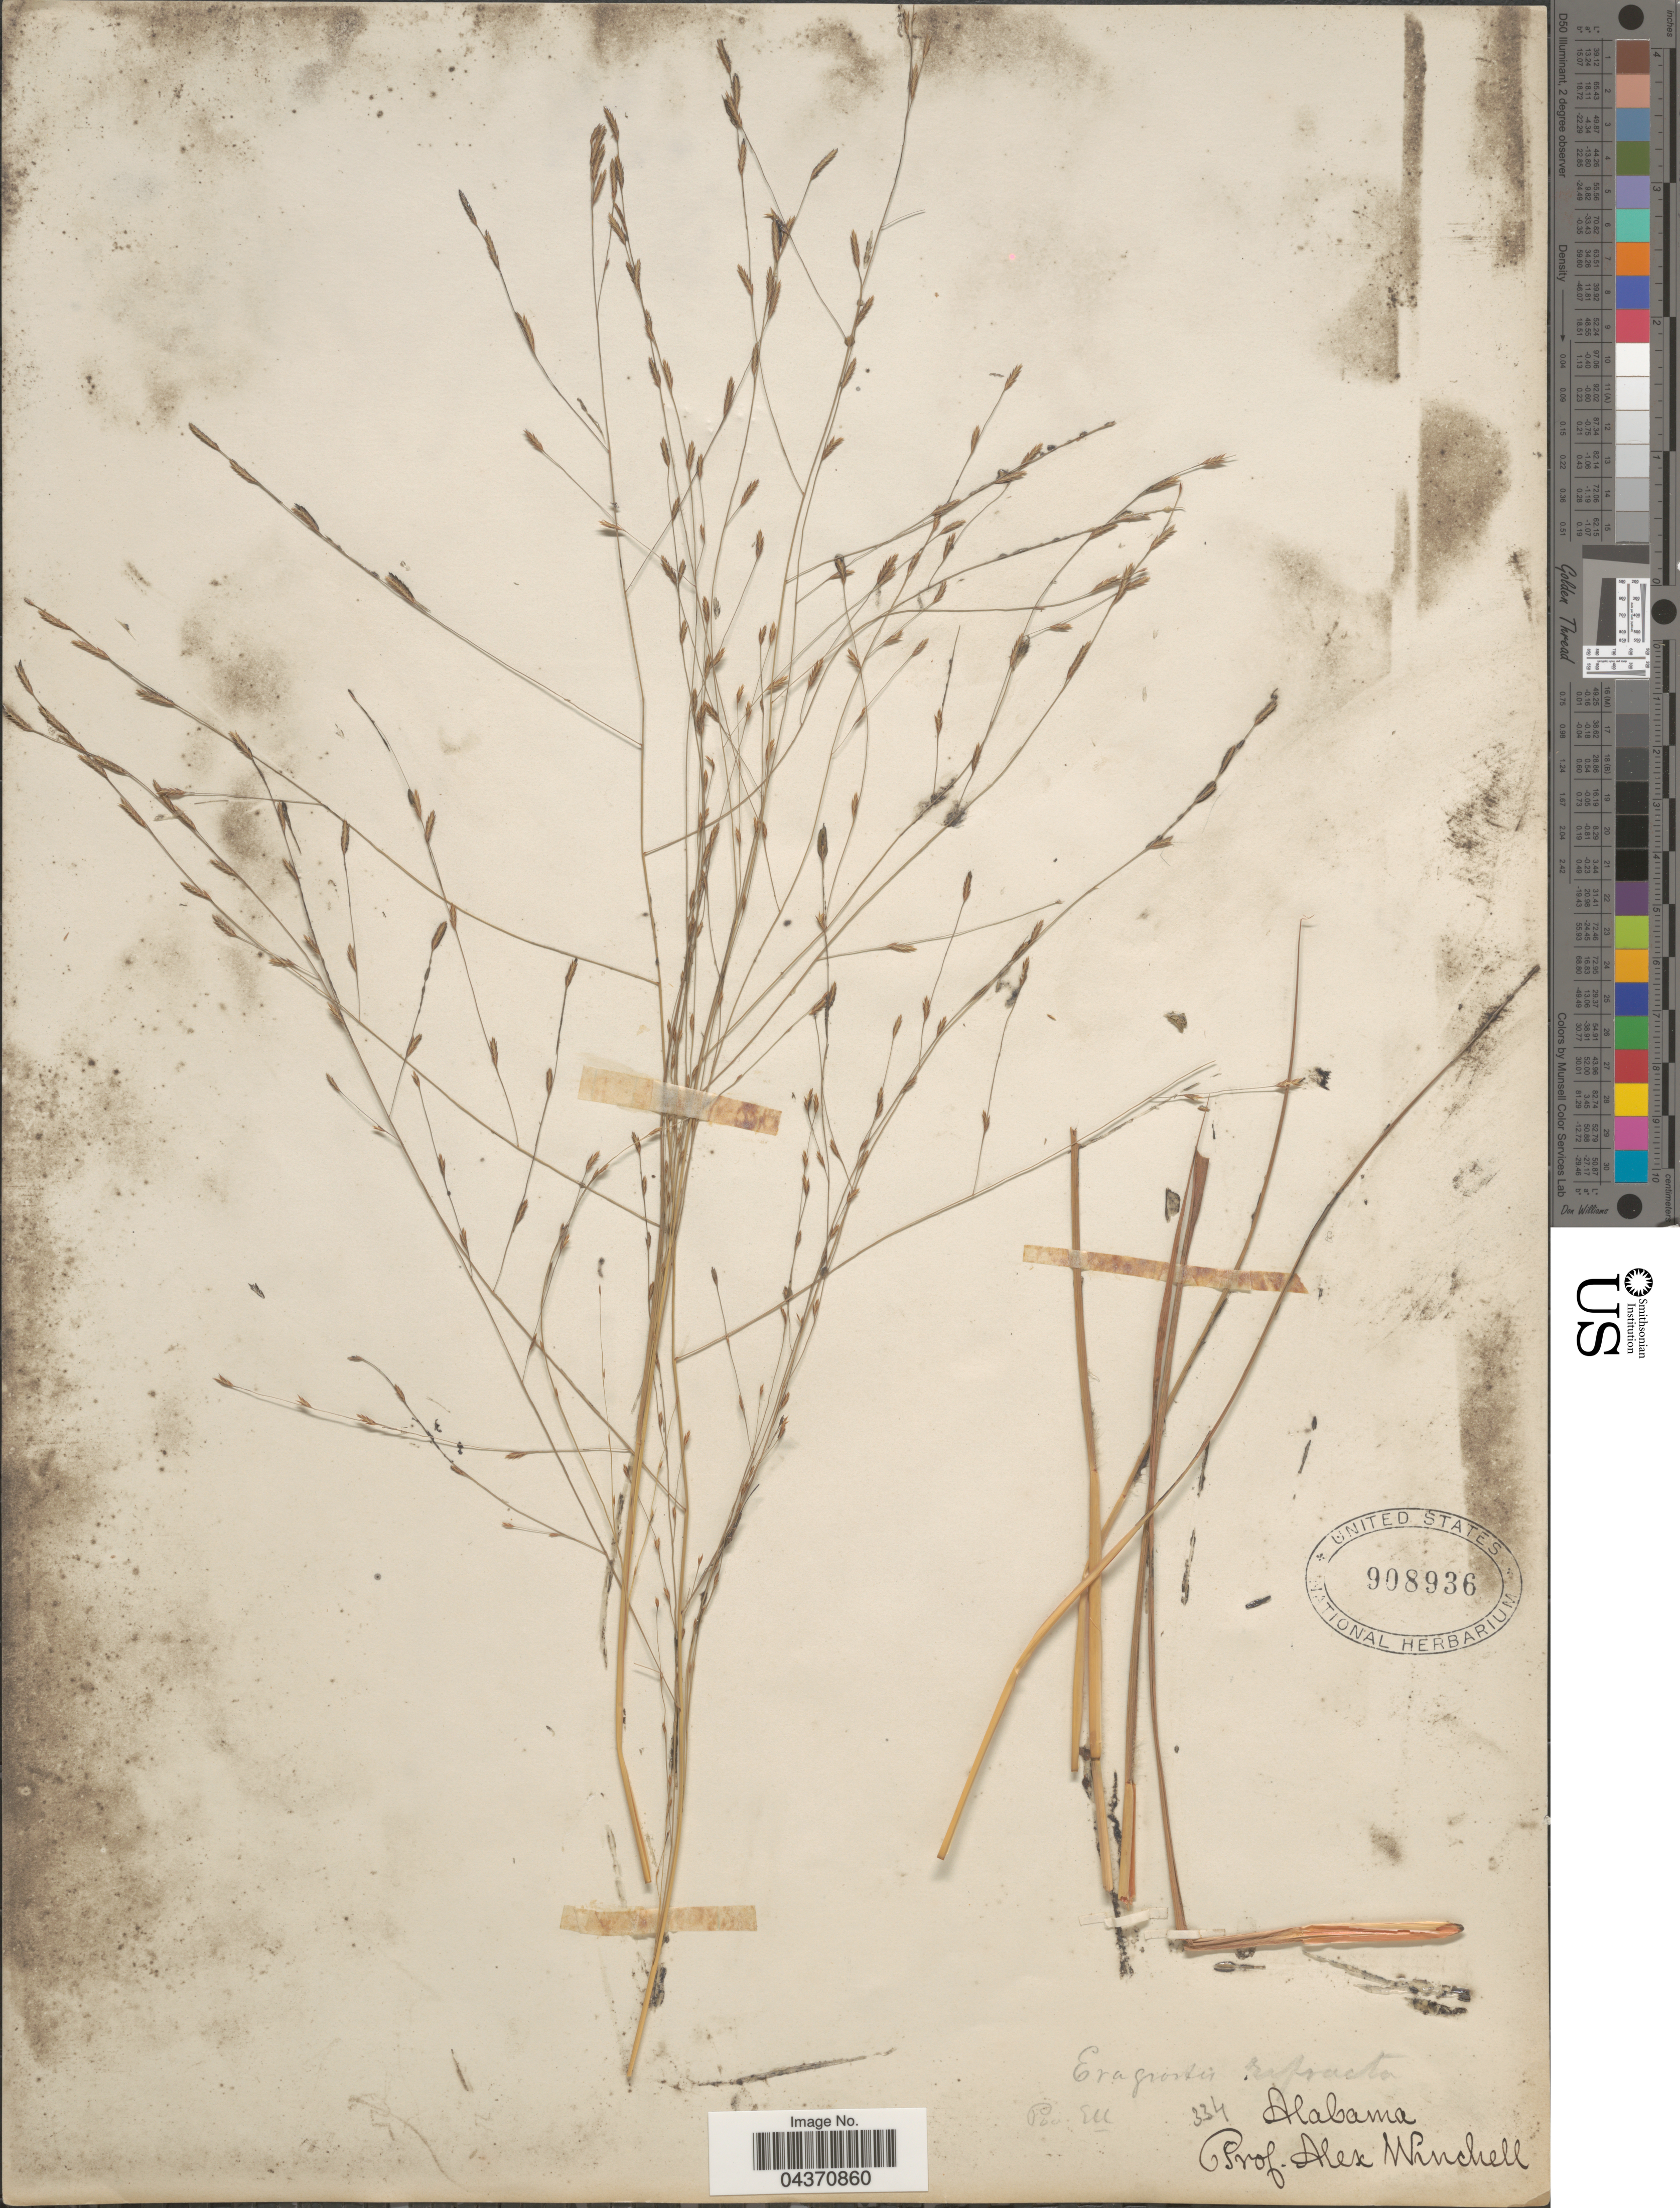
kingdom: Plantae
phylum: Tracheophyta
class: Liliopsida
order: Poales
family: Poaceae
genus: Eragrostis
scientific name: Eragrostis refracta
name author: (Muhl.) Scribn.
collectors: A. Winchell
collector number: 334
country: United States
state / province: Alabama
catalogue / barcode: US 908936